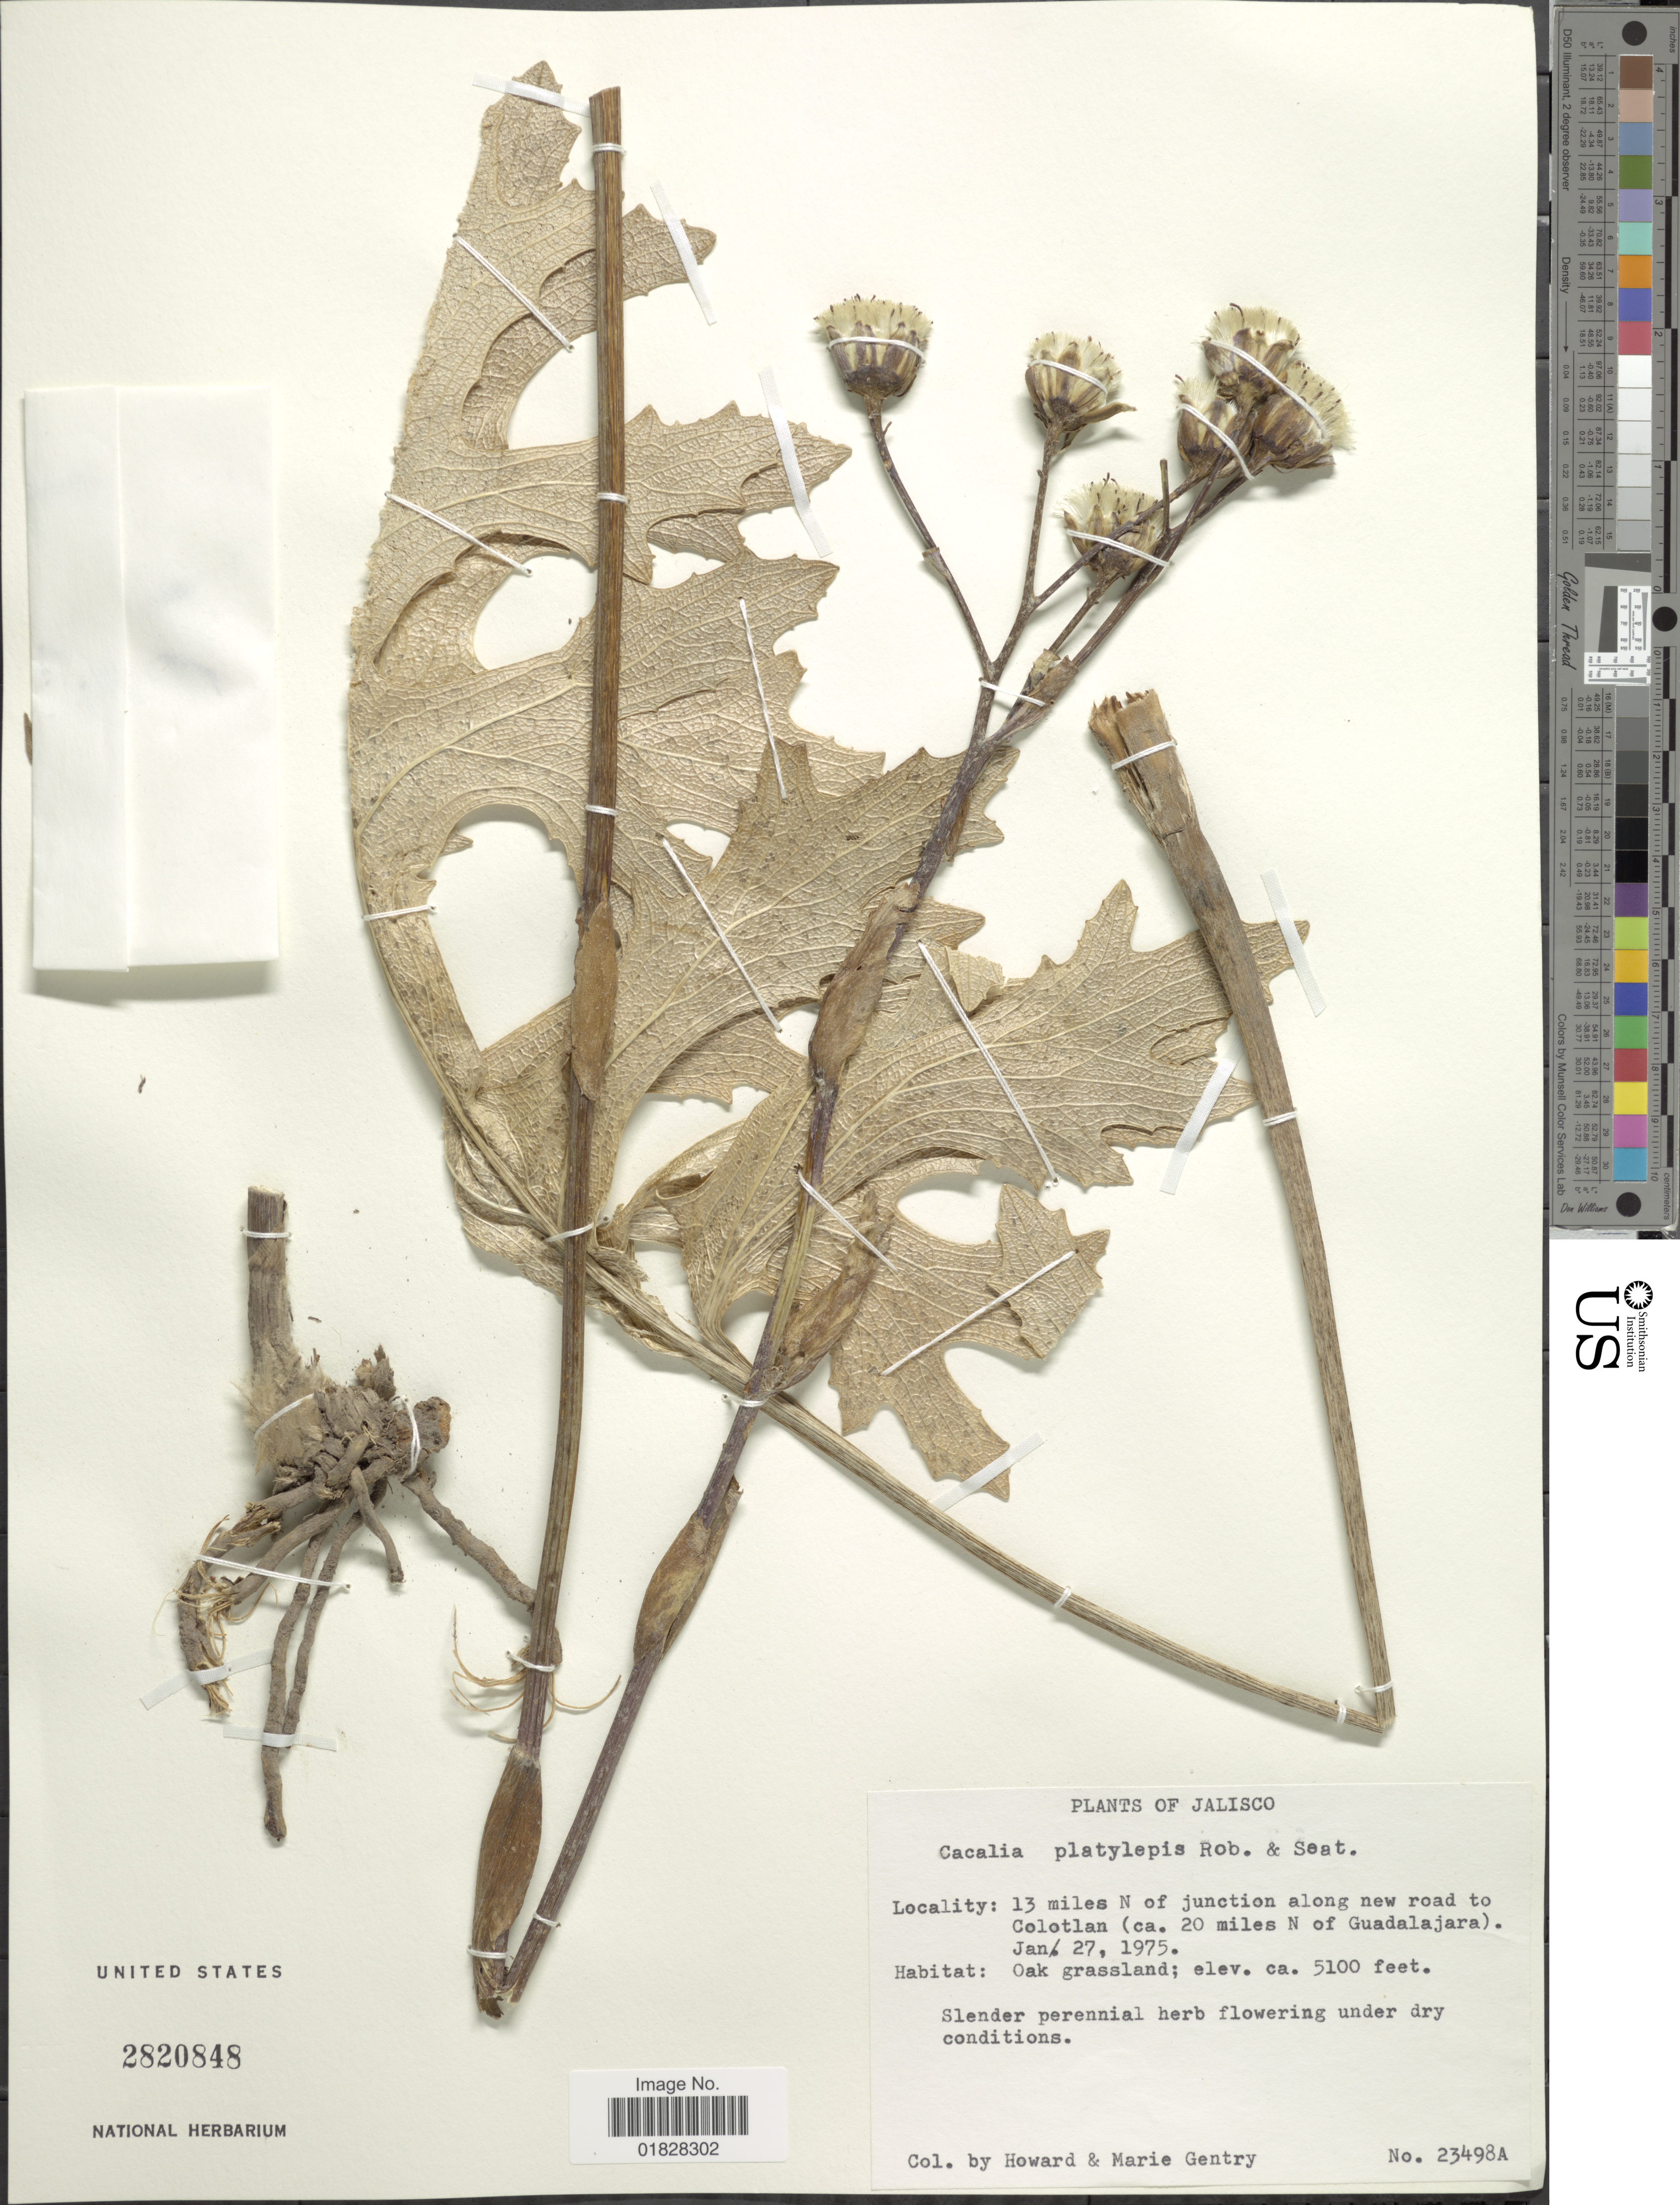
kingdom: Plantae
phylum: Tracheophyta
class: Magnoliopsida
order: Asterales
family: Asteraceae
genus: Psacalium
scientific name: Psacalium platylepis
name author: (B.L. Rob. & Seaton) H. Rob. & Brettell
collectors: H. S. Gentry & M. Gentry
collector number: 23498A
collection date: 1975-01-27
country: Mexico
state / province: Jalisco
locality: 13 miles N of junction along new road to Colotlan (ca. 20 miles N of Guadalajara).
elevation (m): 1554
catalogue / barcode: US 2820848